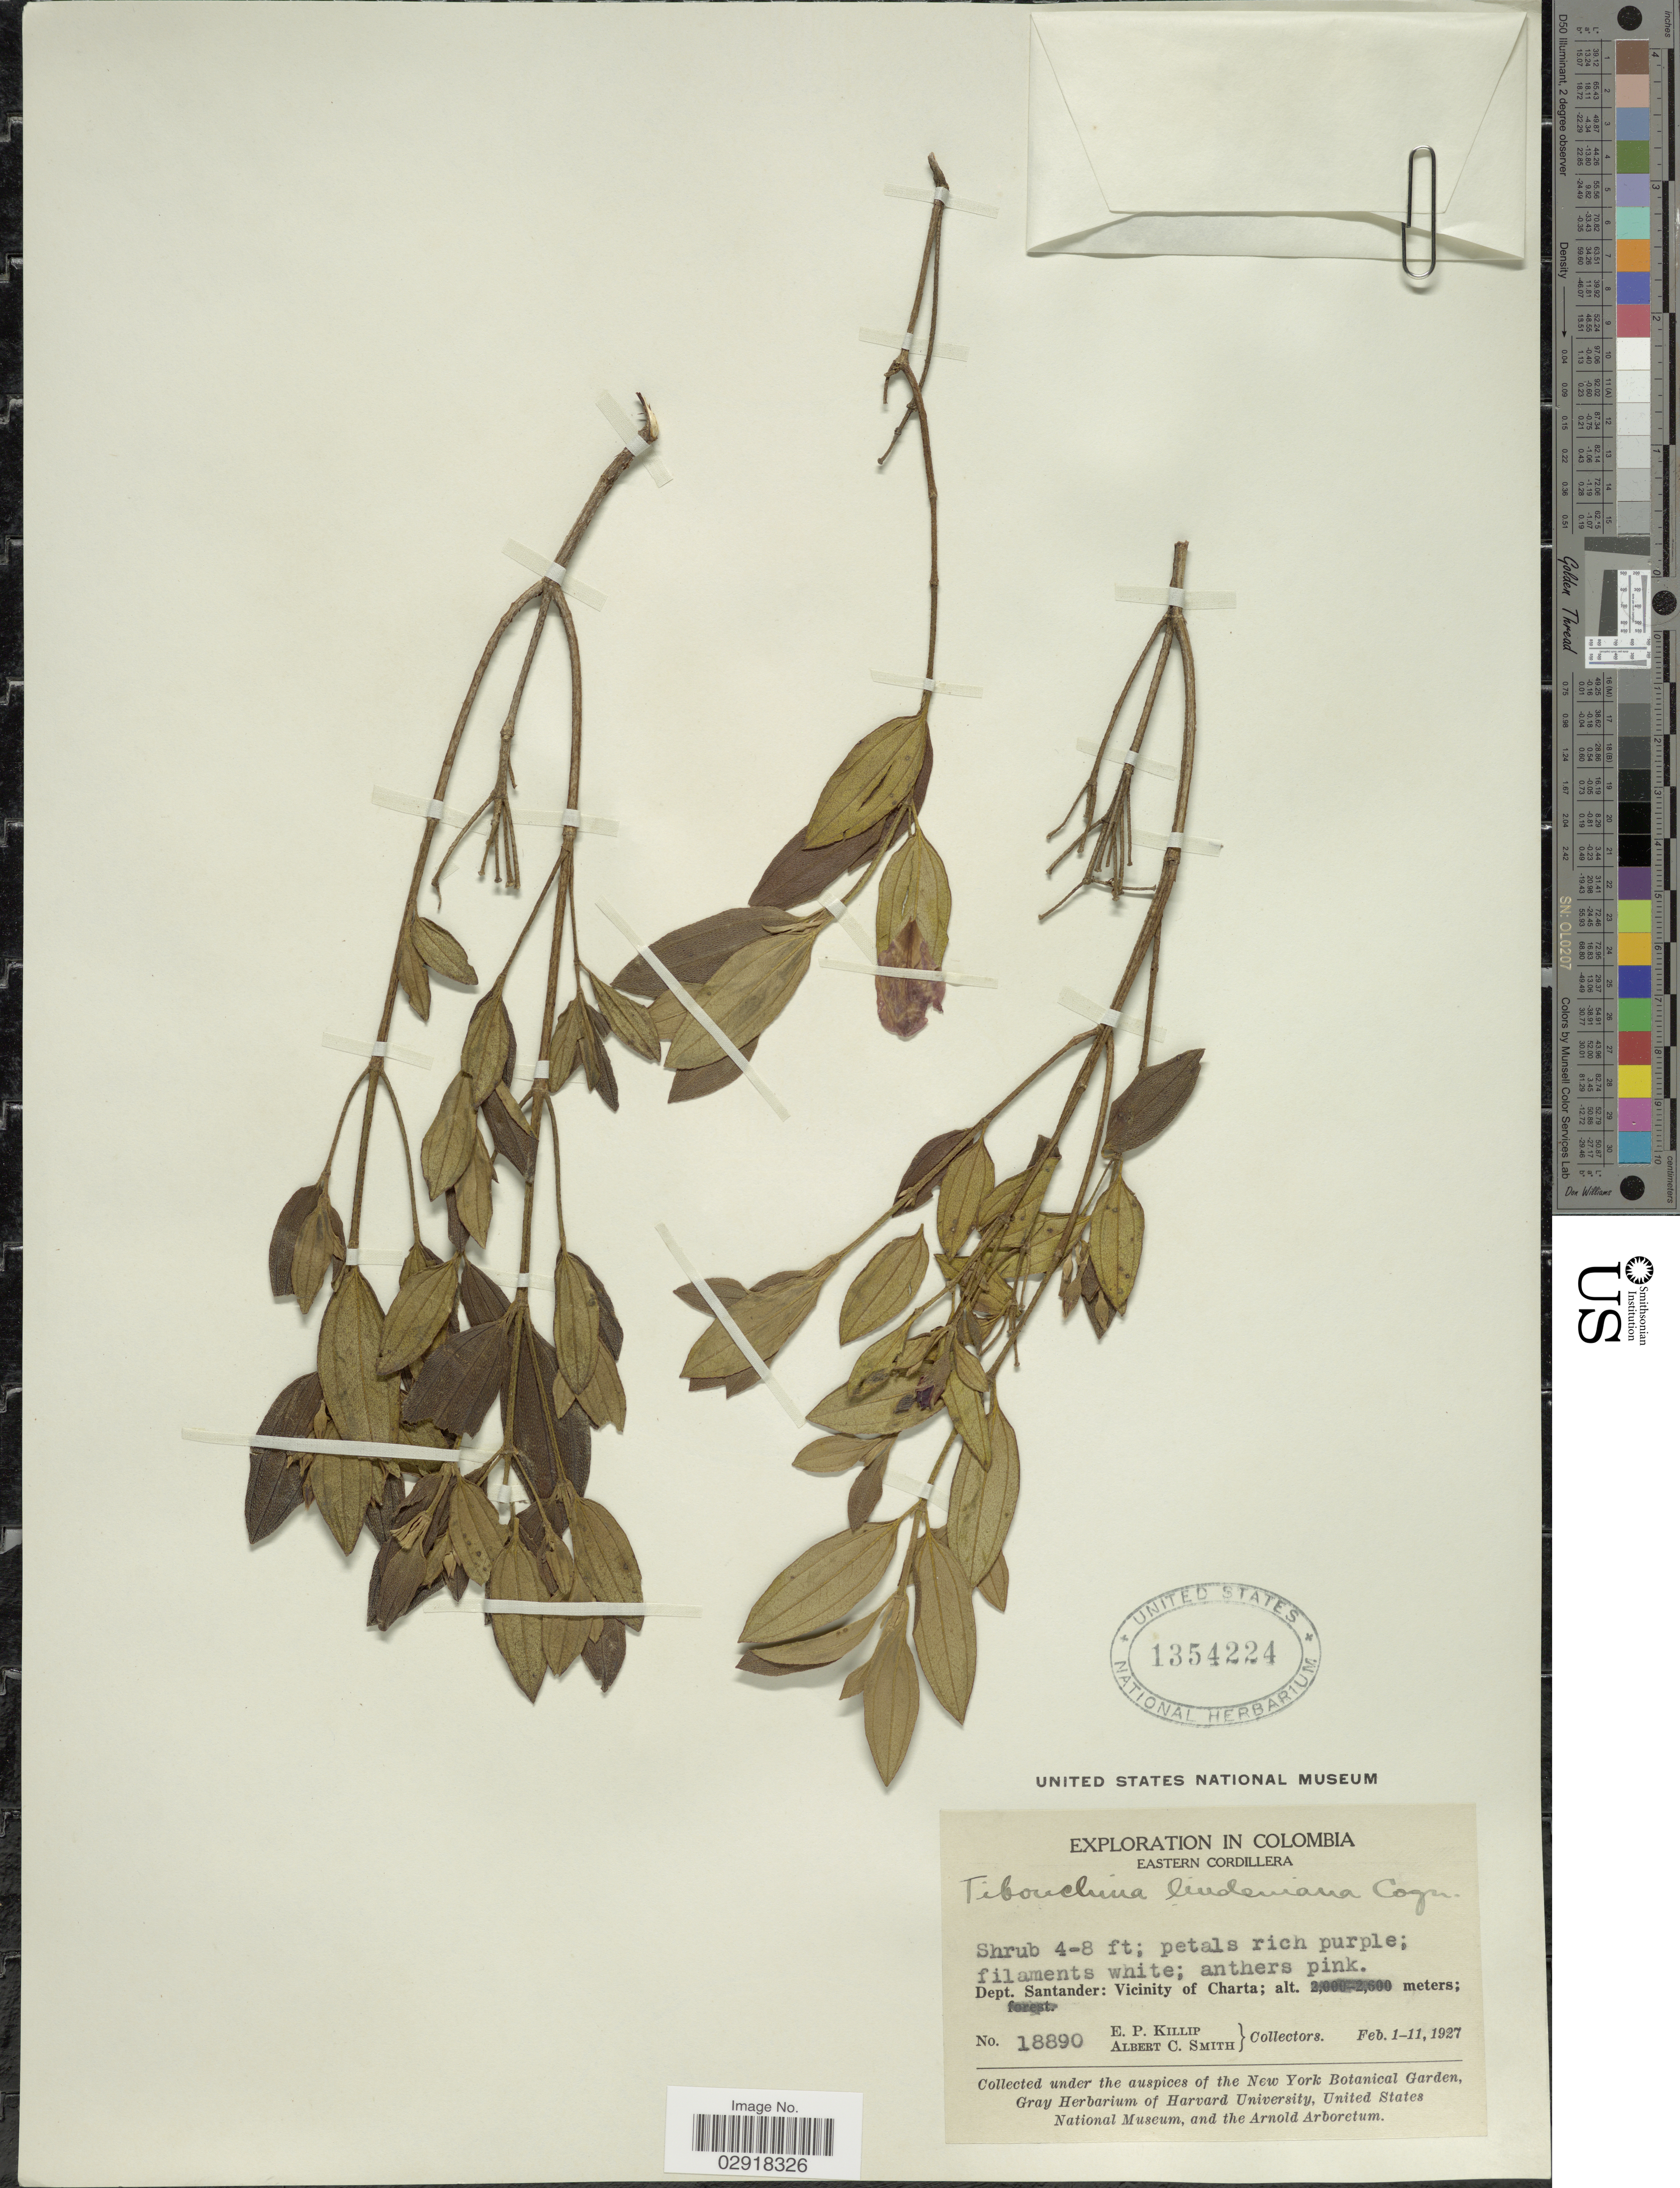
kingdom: Plantae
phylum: Tracheophyta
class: Magnoliopsida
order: Myrtales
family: Melastomataceae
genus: Pleroma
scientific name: Pleroma martiale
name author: (Cham.) Triana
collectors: E. P. Killip & A. C. Smith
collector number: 18890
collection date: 1927-02-01/1927-02-11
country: Colombia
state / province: Santander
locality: Eastern Cordillera, Dept. Santander, Vicinity of Charta.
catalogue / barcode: US 1354224